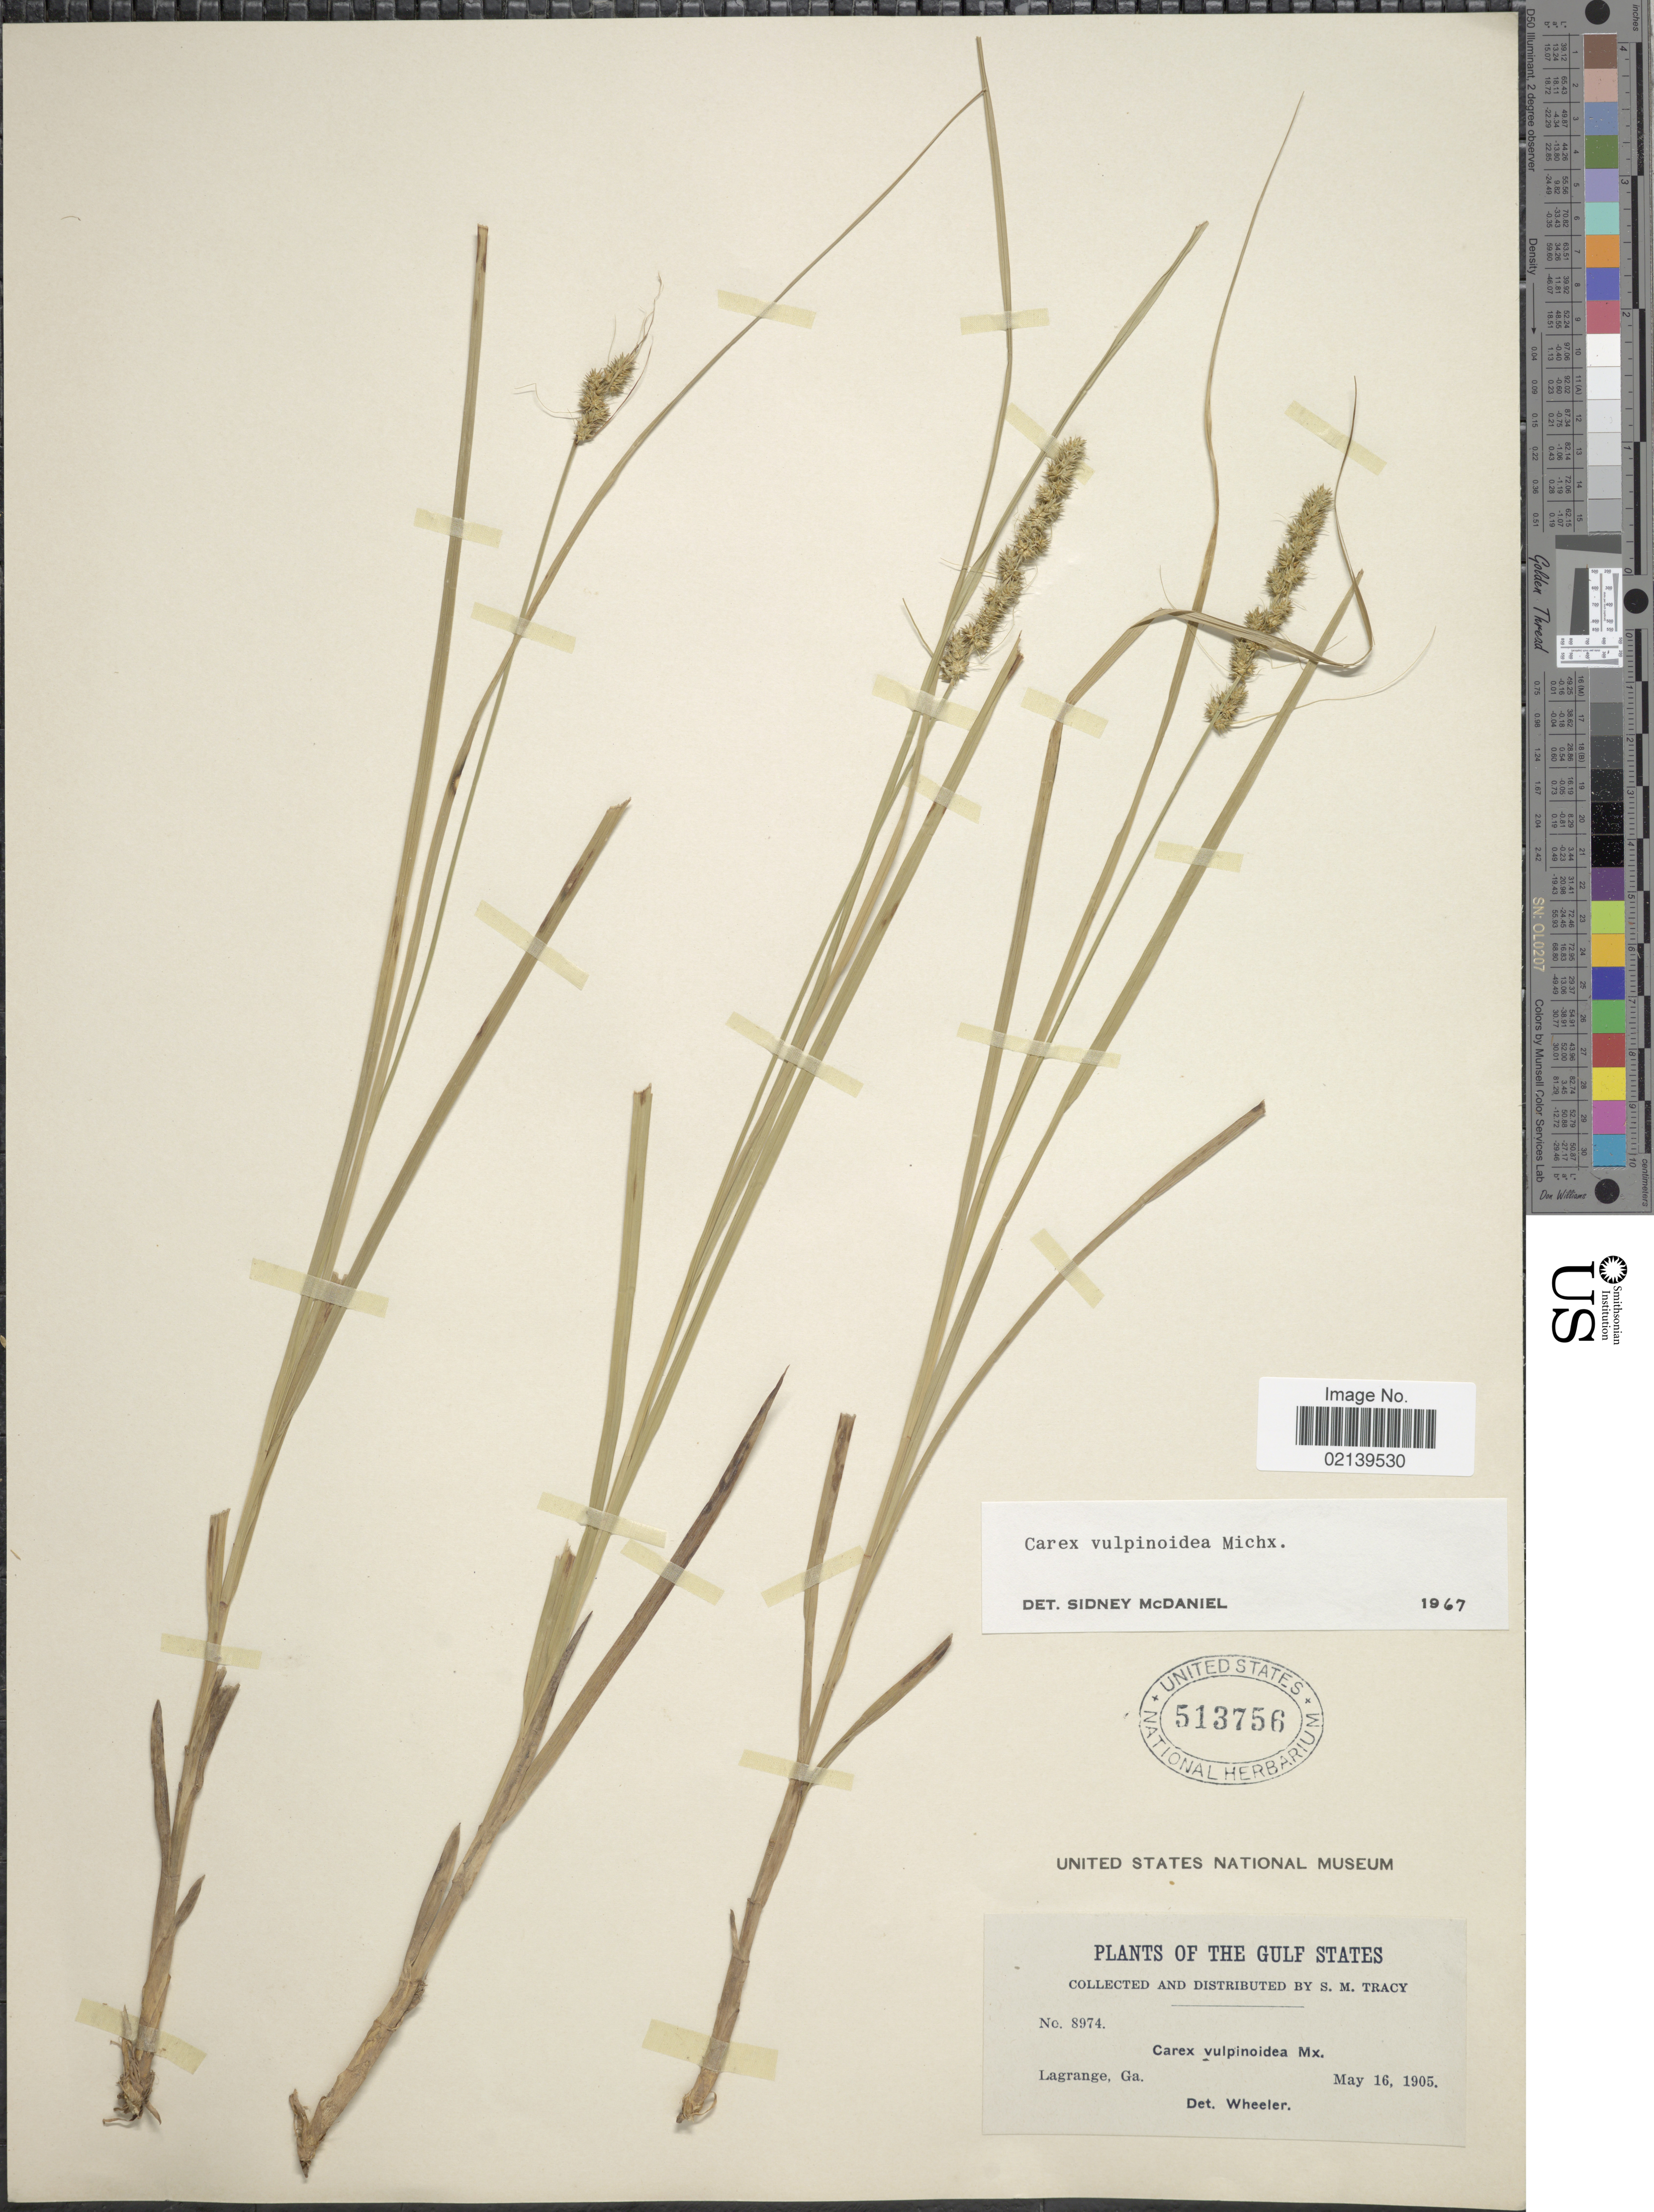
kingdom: Plantae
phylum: Tracheophyta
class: Liliopsida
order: Poales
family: Cyperaceae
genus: Carex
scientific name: Carex vulpinoidea Michx.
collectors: S. M. Tracy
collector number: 8974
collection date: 1905-05-16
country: United States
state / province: Georgia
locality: The Gulf States, Lagrange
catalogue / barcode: US 513756